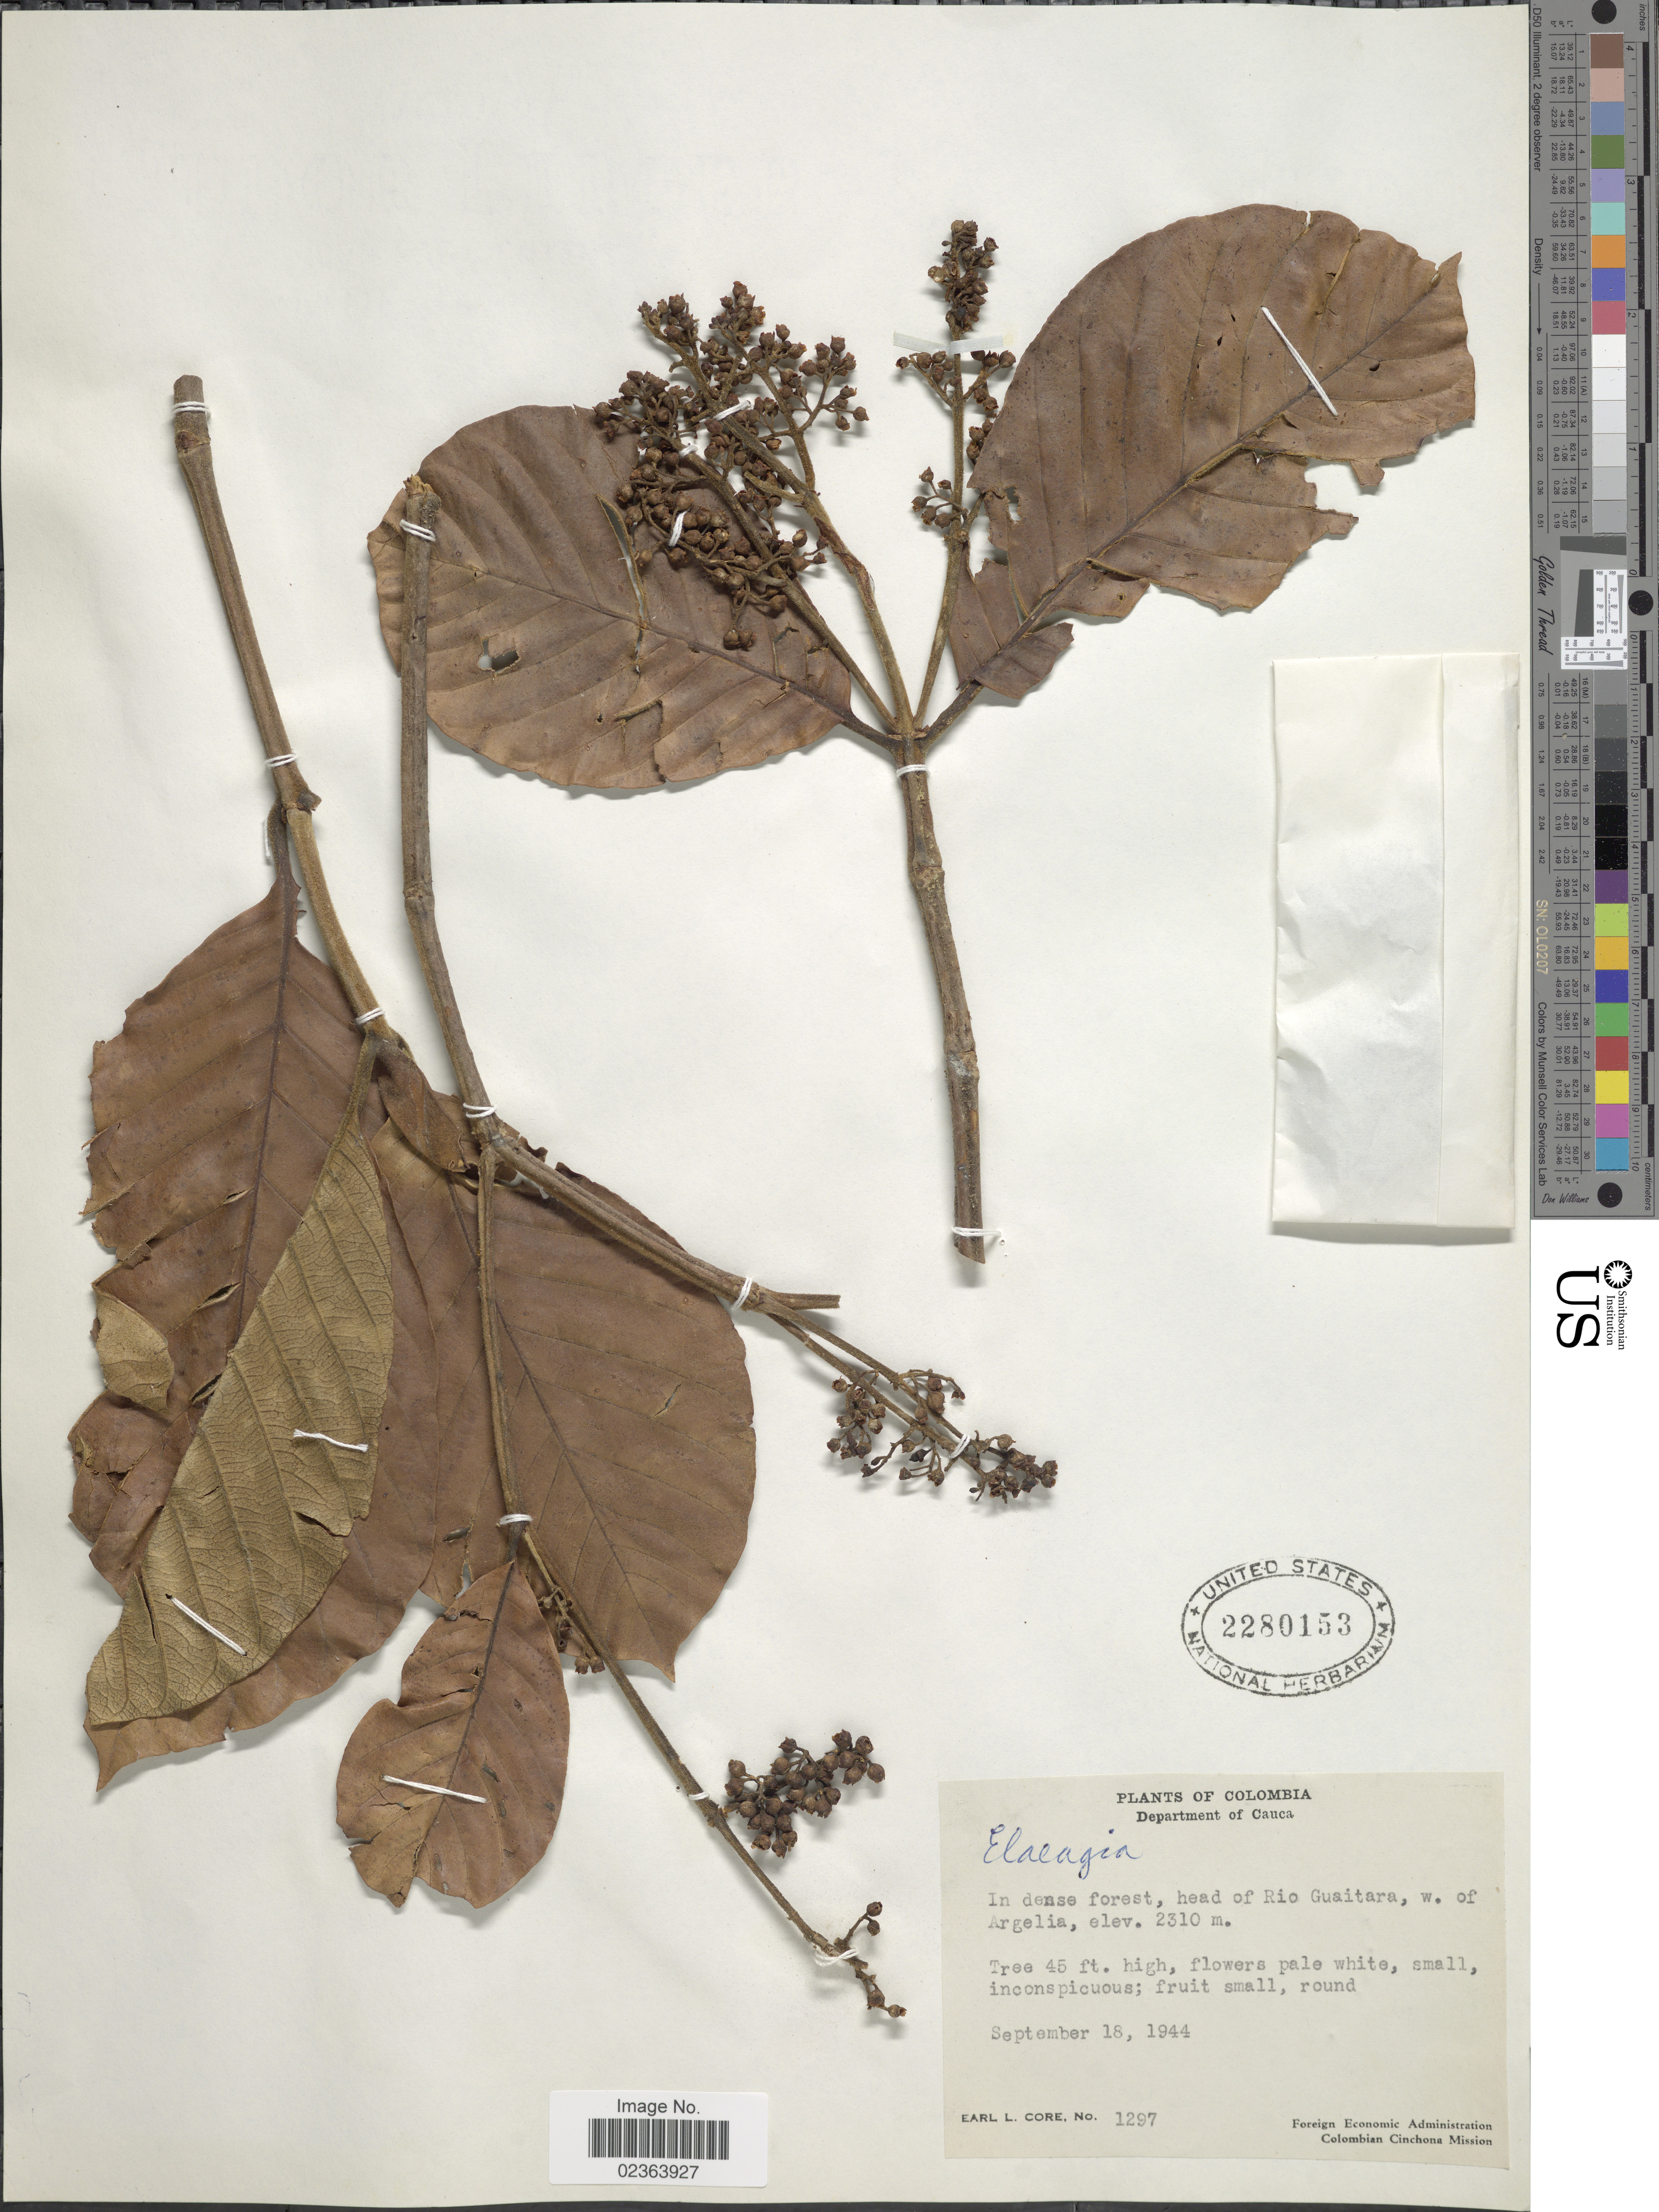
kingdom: Plantae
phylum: Tracheophyta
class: Magnoliopsida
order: Gentianales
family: Rubiaceae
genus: Elaeagia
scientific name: Elaeagia sp.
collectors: E. L. Core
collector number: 1297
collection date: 1944-09-18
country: Colombia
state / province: Cauca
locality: Department of Cauca, In dense forest, head of Rio Guaitara, w. of Argelia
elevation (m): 2310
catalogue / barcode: US 2280153